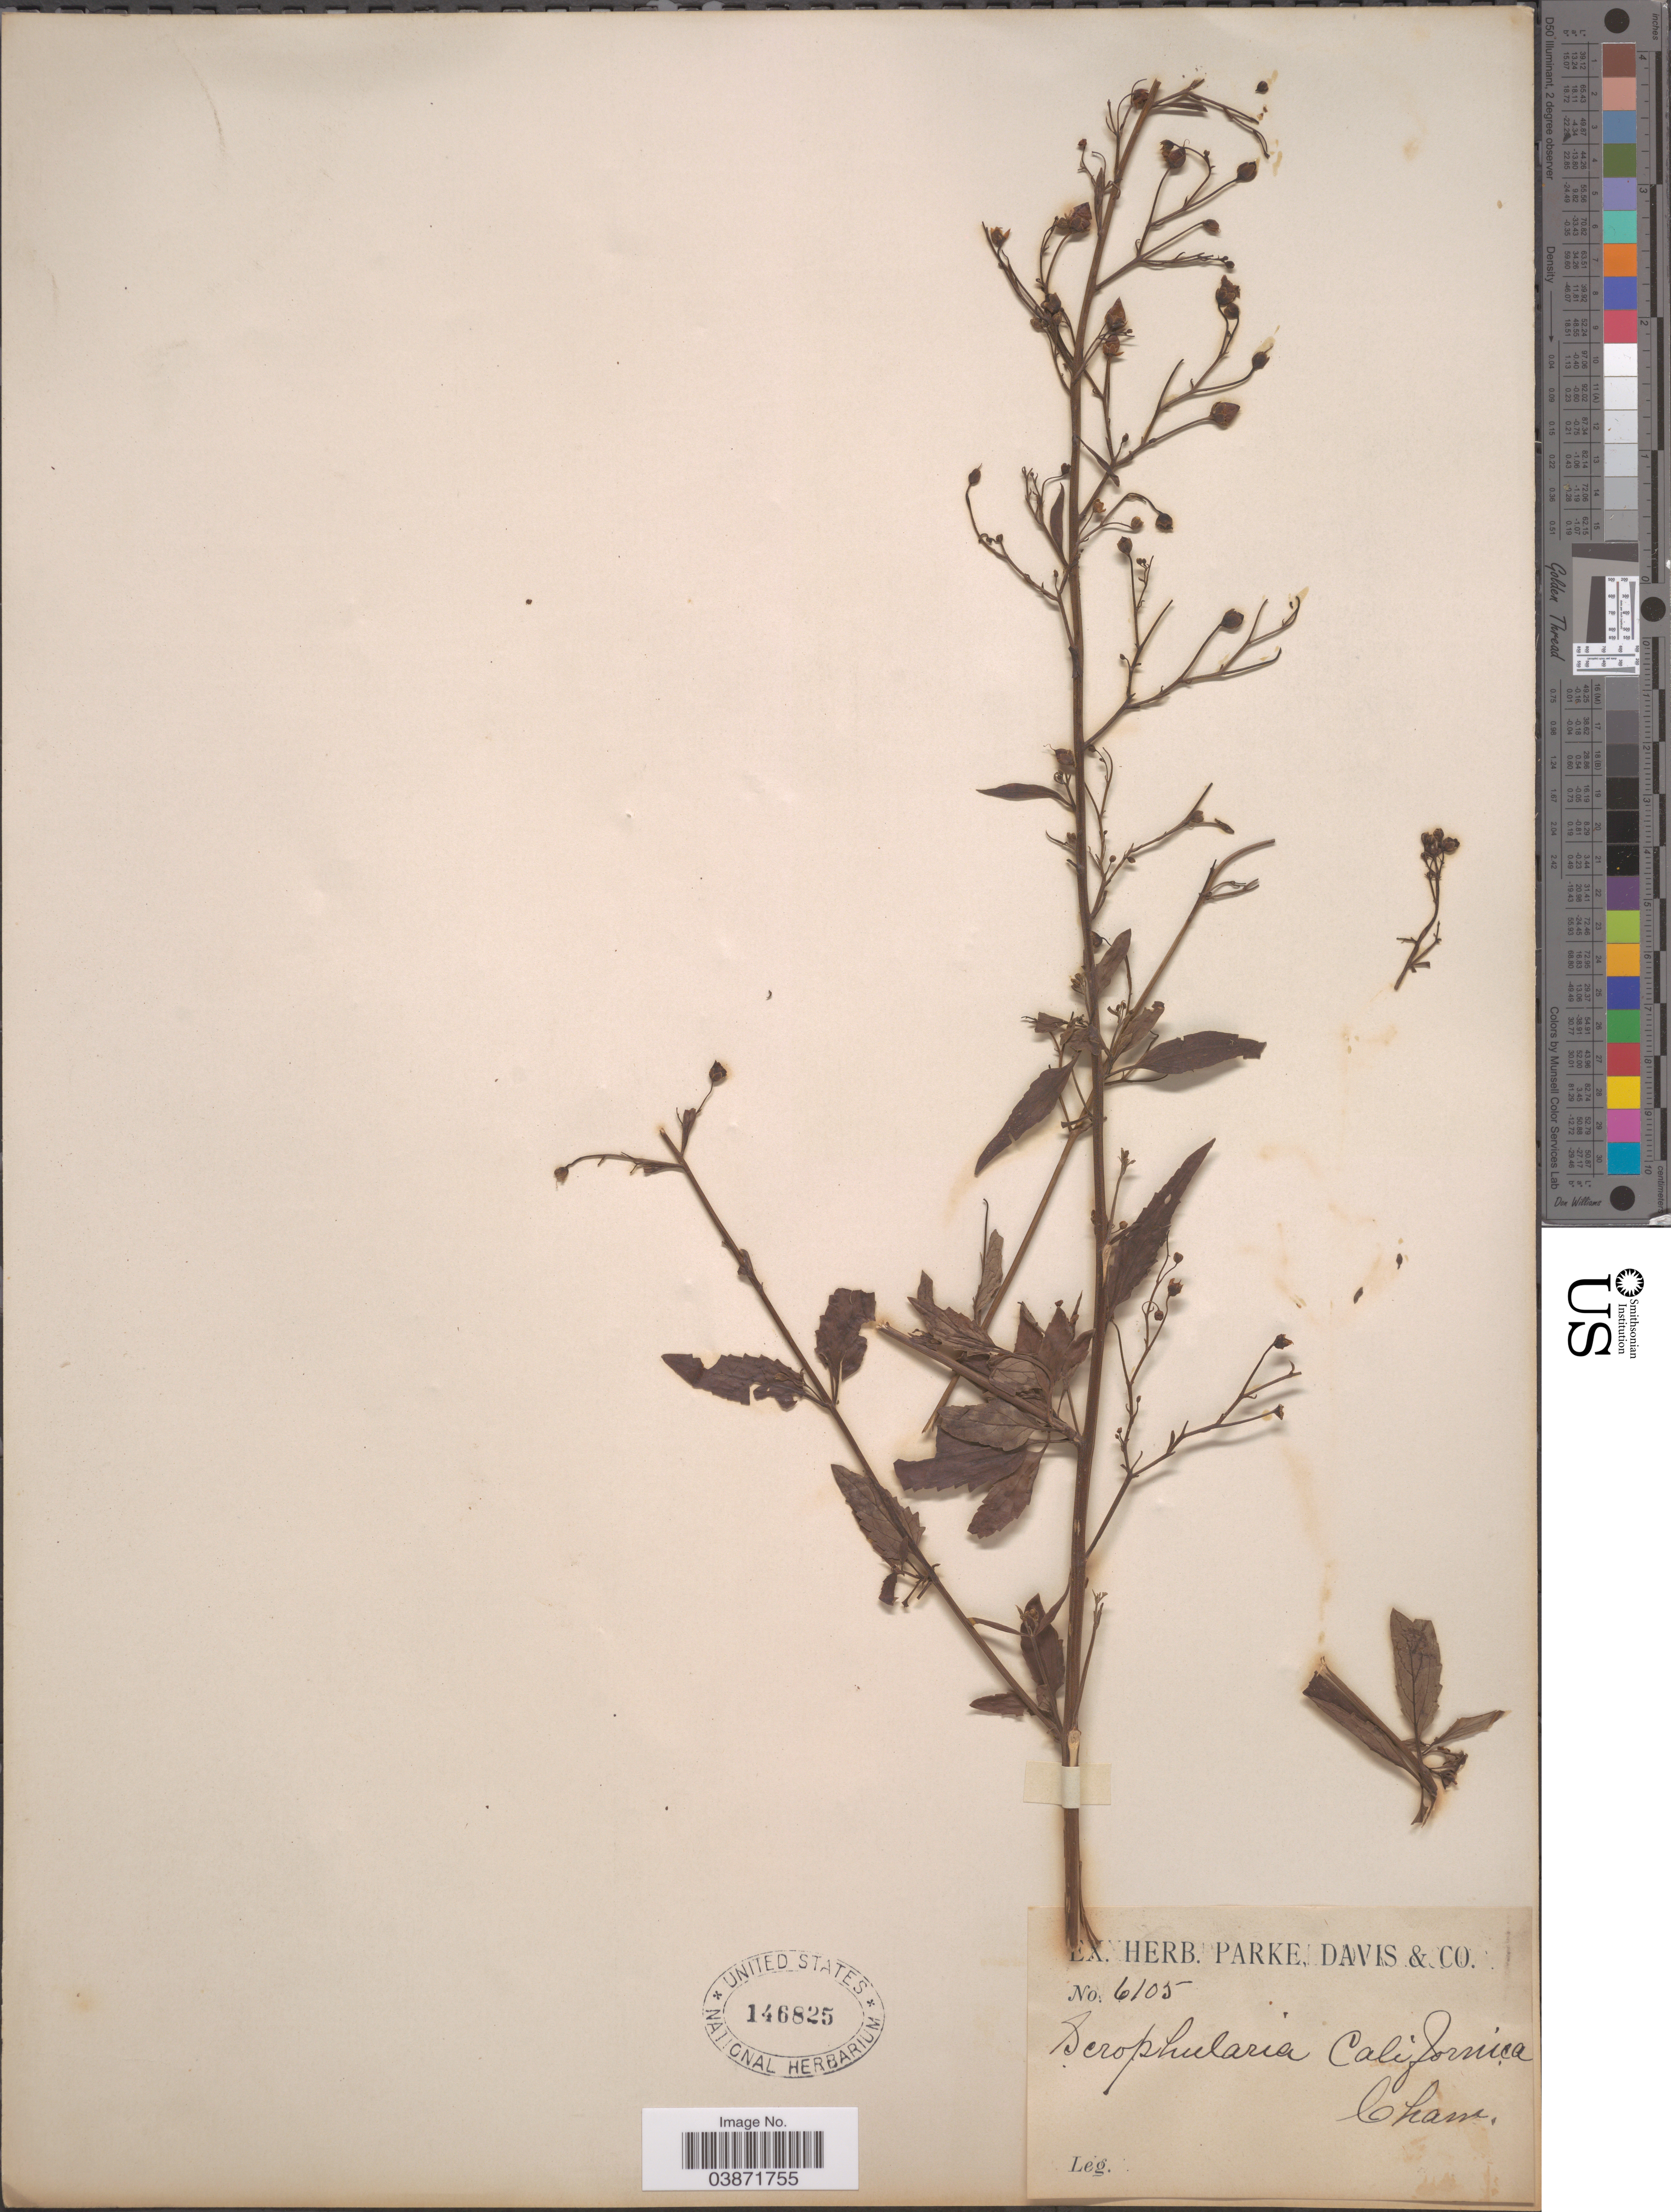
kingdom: Plantae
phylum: Tracheophyta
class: Magnoliopsida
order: Lamiales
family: Scrophulariaceae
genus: Scrophularia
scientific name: Scrophularia californica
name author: Cham. & Schltdl.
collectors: Parke, Davis & Co. Herbarium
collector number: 6105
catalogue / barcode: US 146825